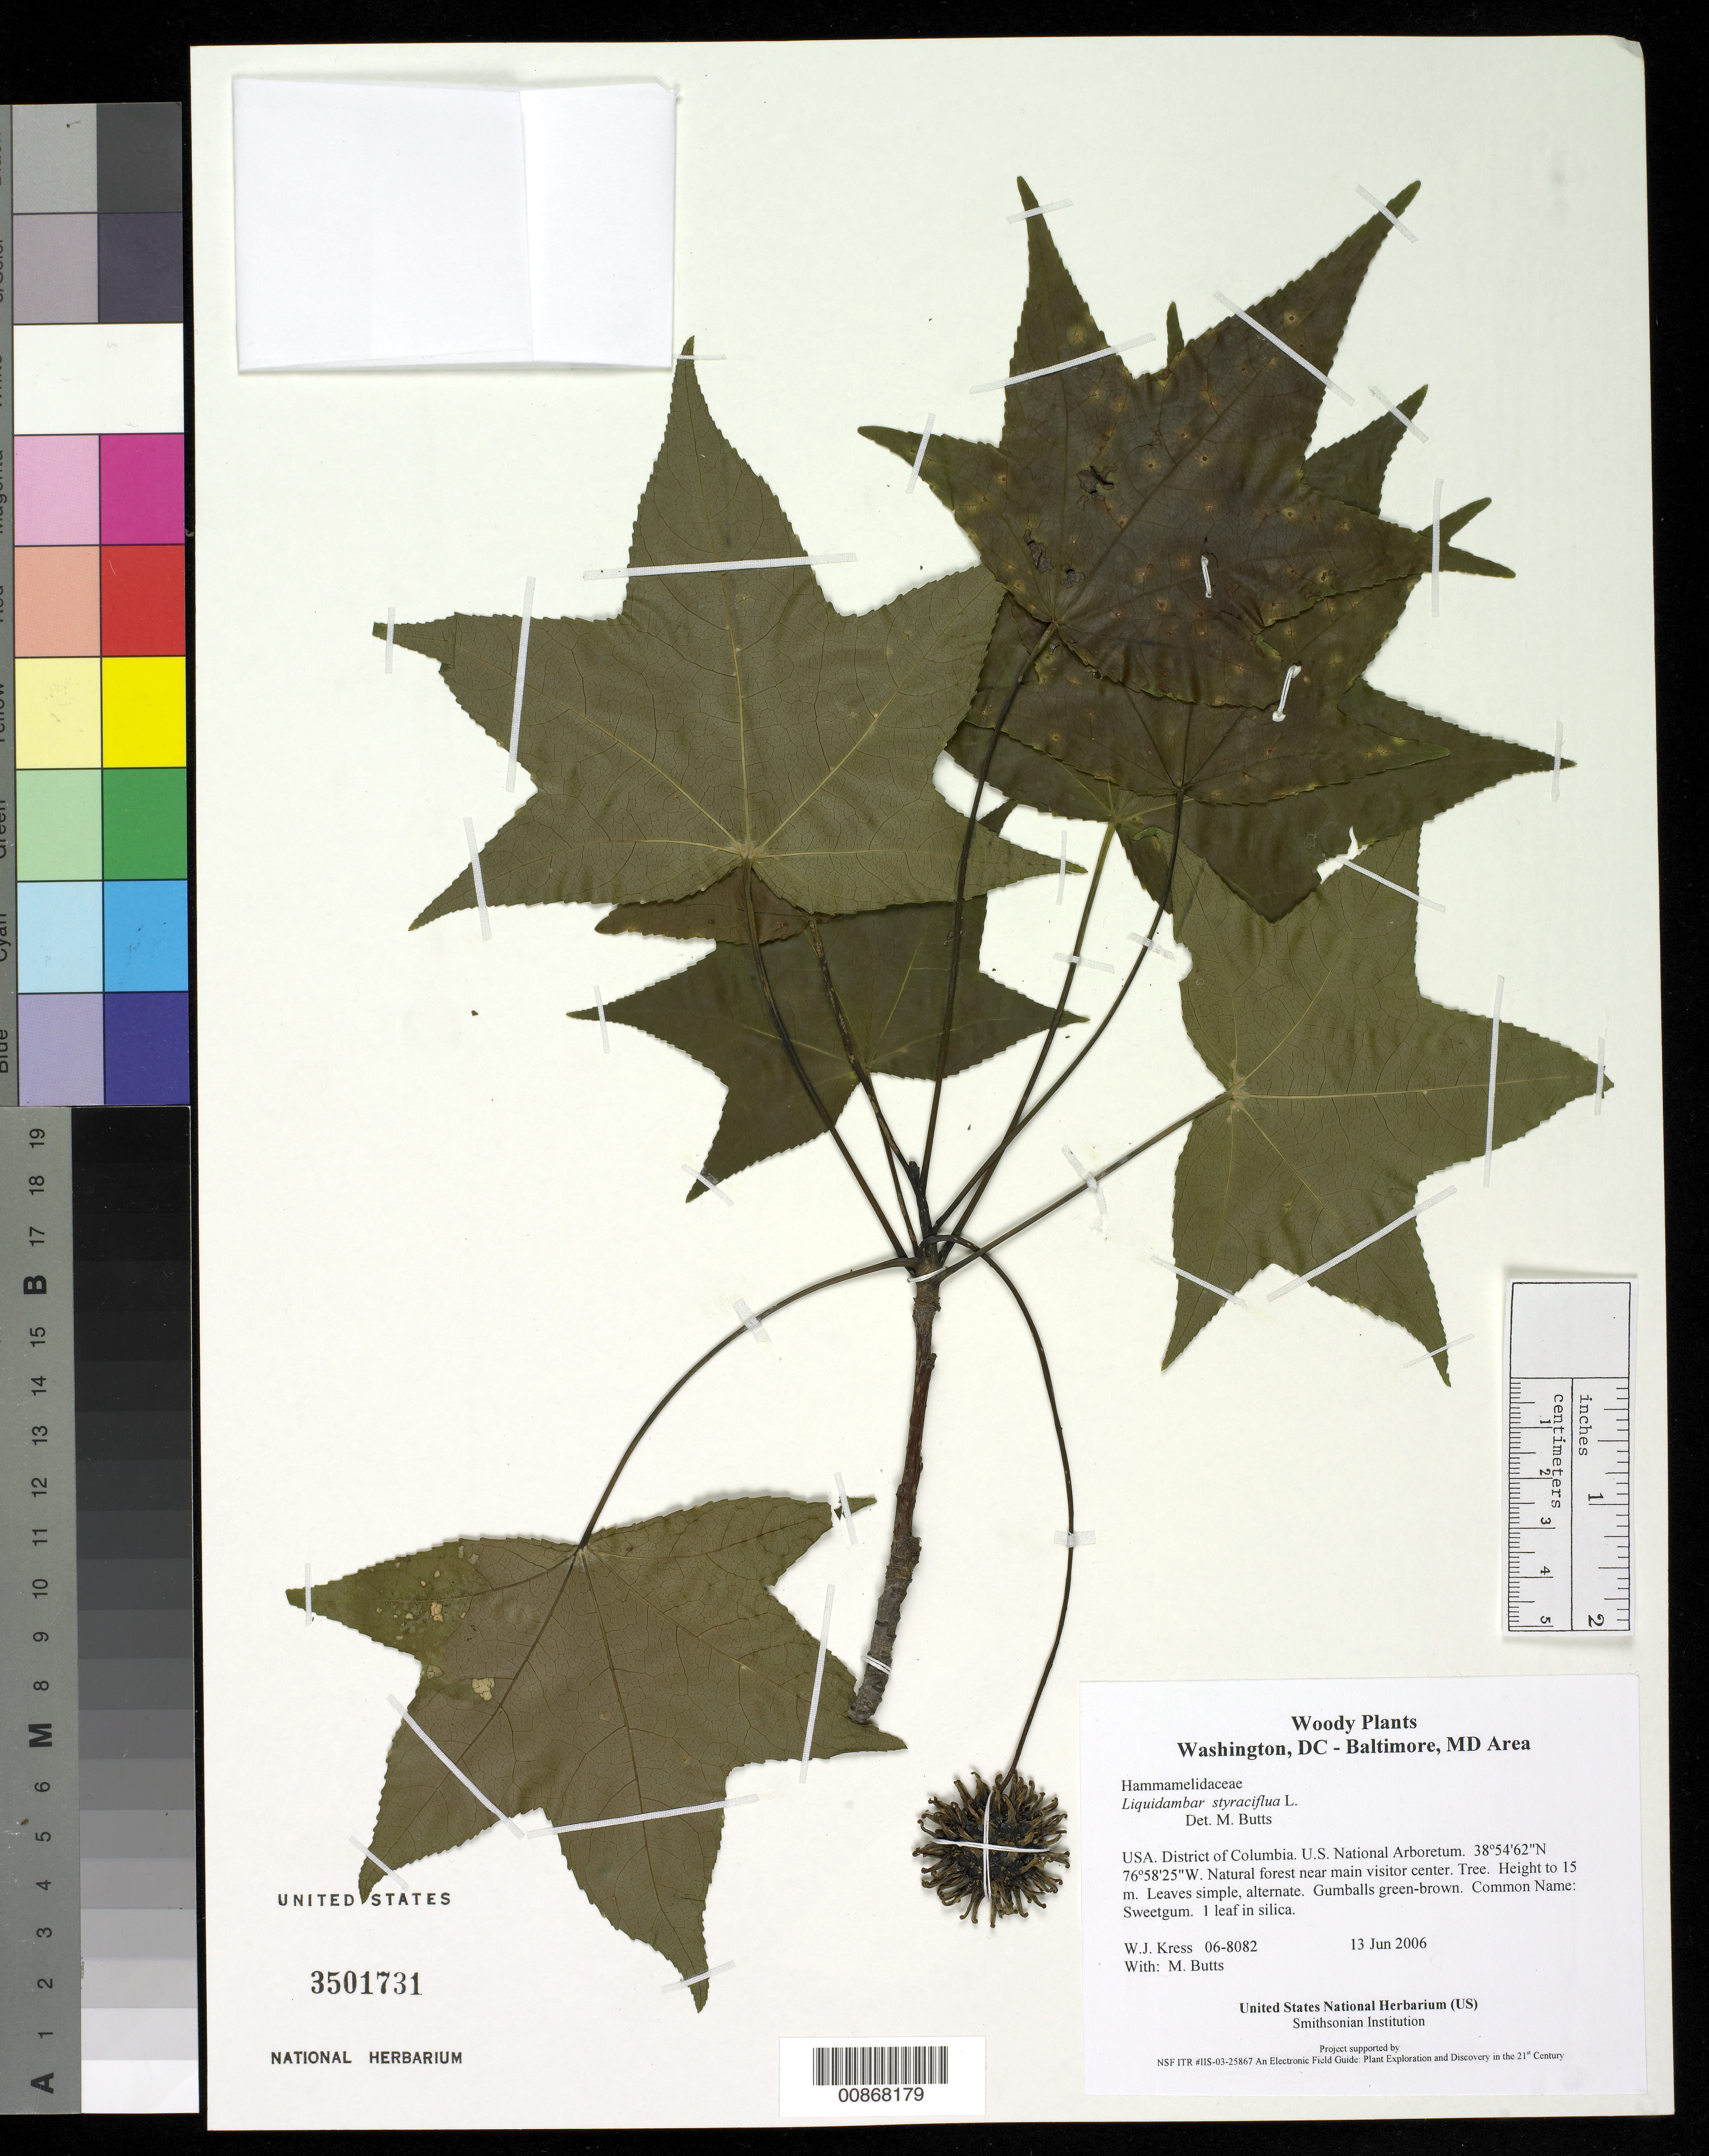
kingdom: Plantae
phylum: Tracheophyta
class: Magnoliopsida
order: Saxifragales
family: Altingiaceae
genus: Liquidambar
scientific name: Liquidambar styraciflua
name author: L.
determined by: Butts, M. B.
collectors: W. J. Kress & M. B. Butts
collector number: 06-8082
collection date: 2006-06-13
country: United States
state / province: District of Columbia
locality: U.S. National Arboretum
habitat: Natural forest near main visitor center.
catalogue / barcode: US 3501731